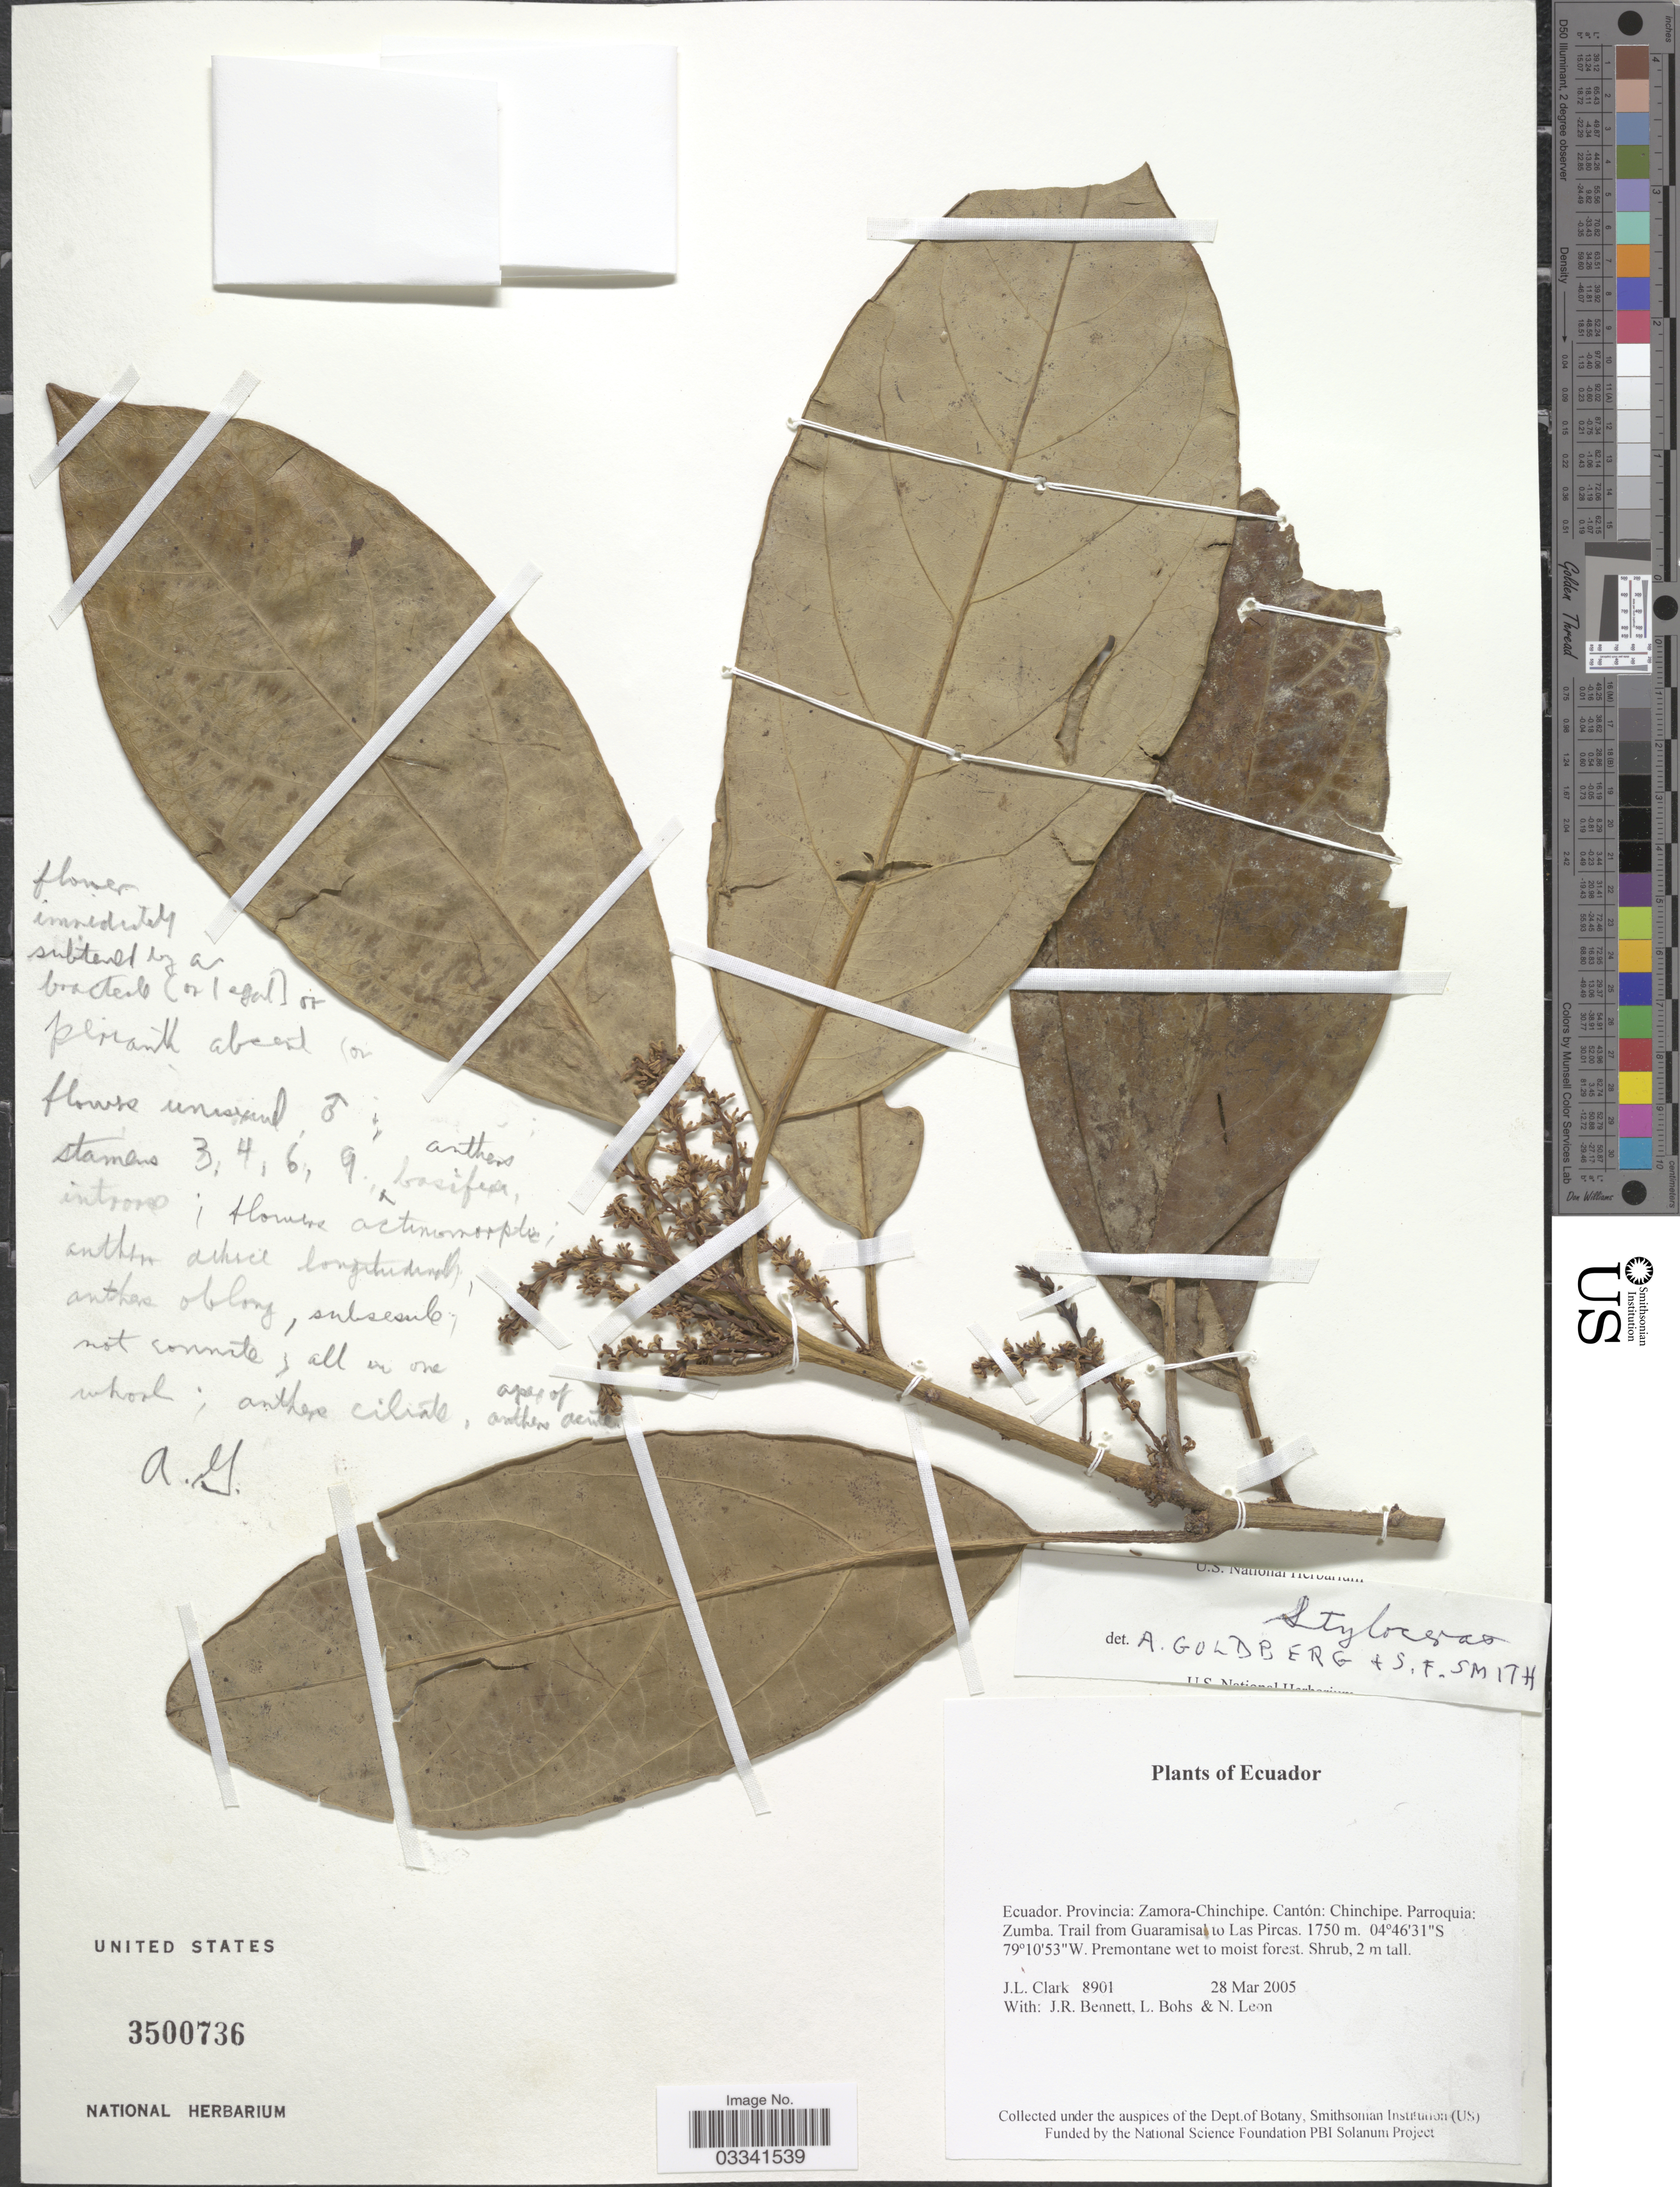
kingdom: Plantae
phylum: Tracheophyta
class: Magnoliopsida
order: Buxales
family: Buxaceae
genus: Styloceras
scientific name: Styloceras laurifolium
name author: (Willd.) Kunth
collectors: J. L. Clark, J. R. Bennett, L. A. Bohs & N. Leon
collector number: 8901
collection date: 2005-03-28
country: Ecuador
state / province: Zamora-Chinchipe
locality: Cantón: Chinchipe. Parroquia: Zumba. Trail from Guaramisa to Las Pircas.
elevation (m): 1750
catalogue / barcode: US 3500736